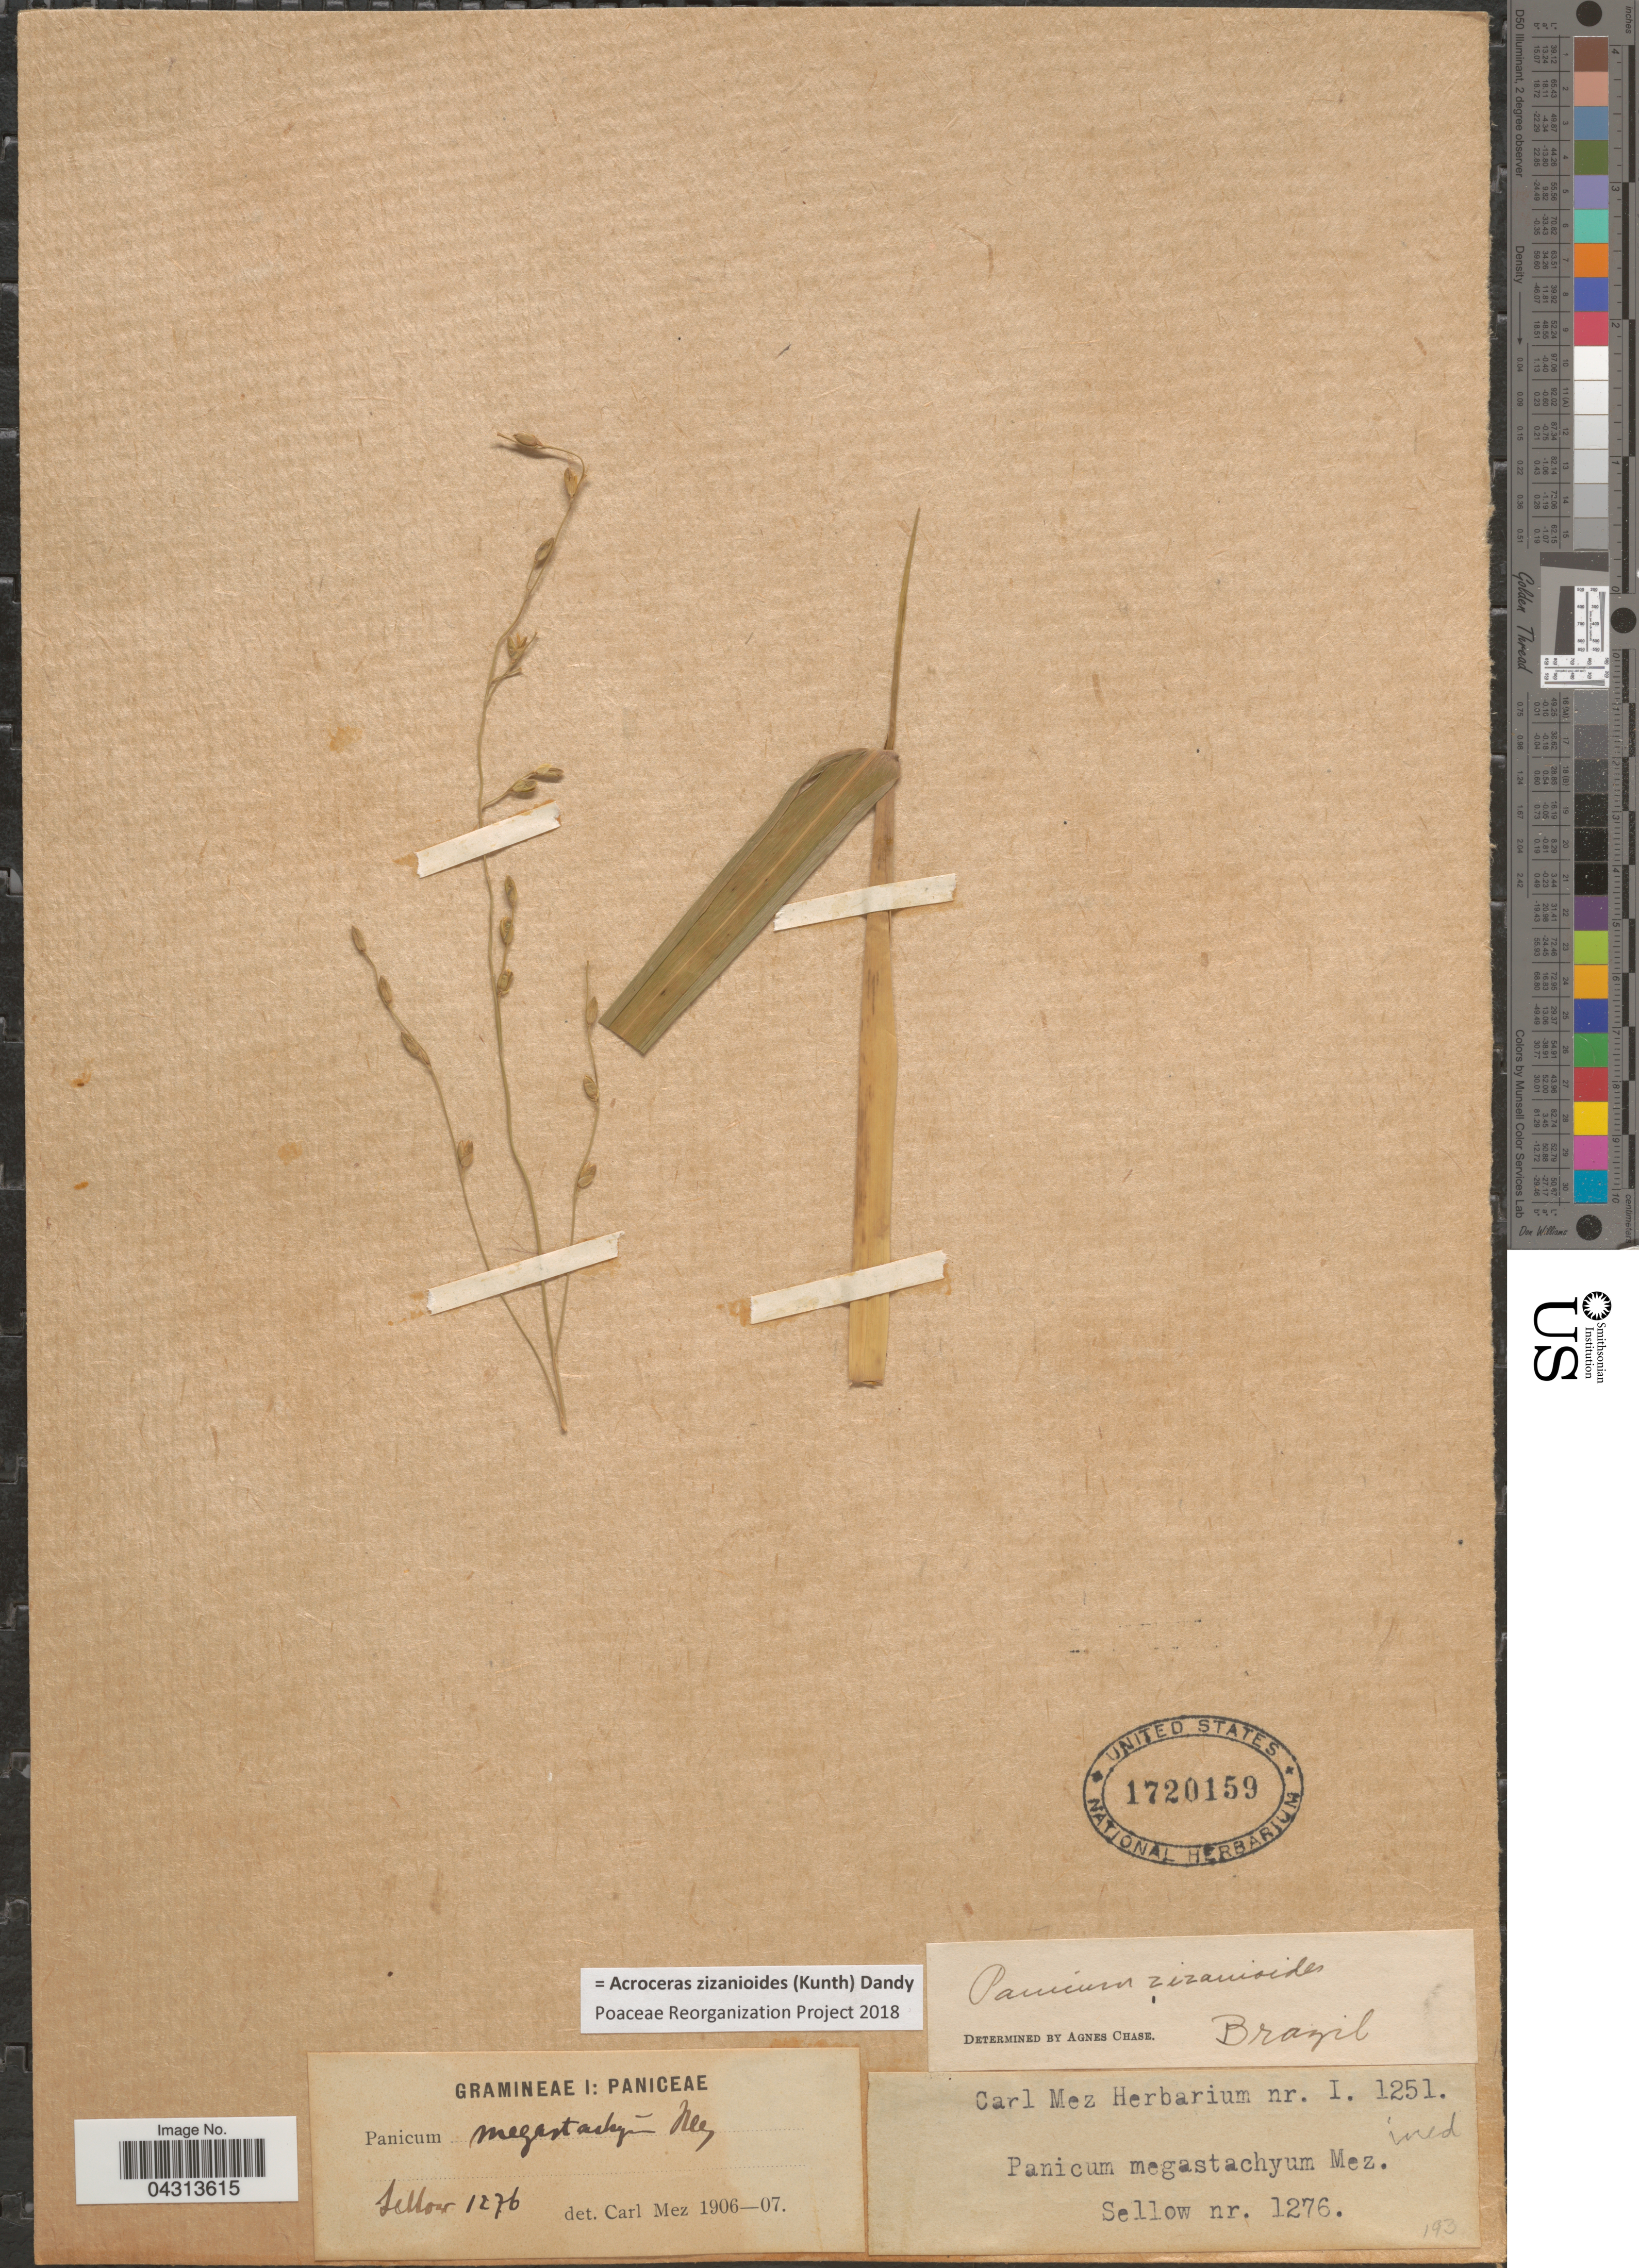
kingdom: Plantae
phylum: Tracheophyta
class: Liliopsida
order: Poales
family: Poaceae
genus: Acroceras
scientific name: Acroceras zizanioides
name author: (Kunth) Dandy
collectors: -. Sellow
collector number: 1276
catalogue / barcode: US 1720159